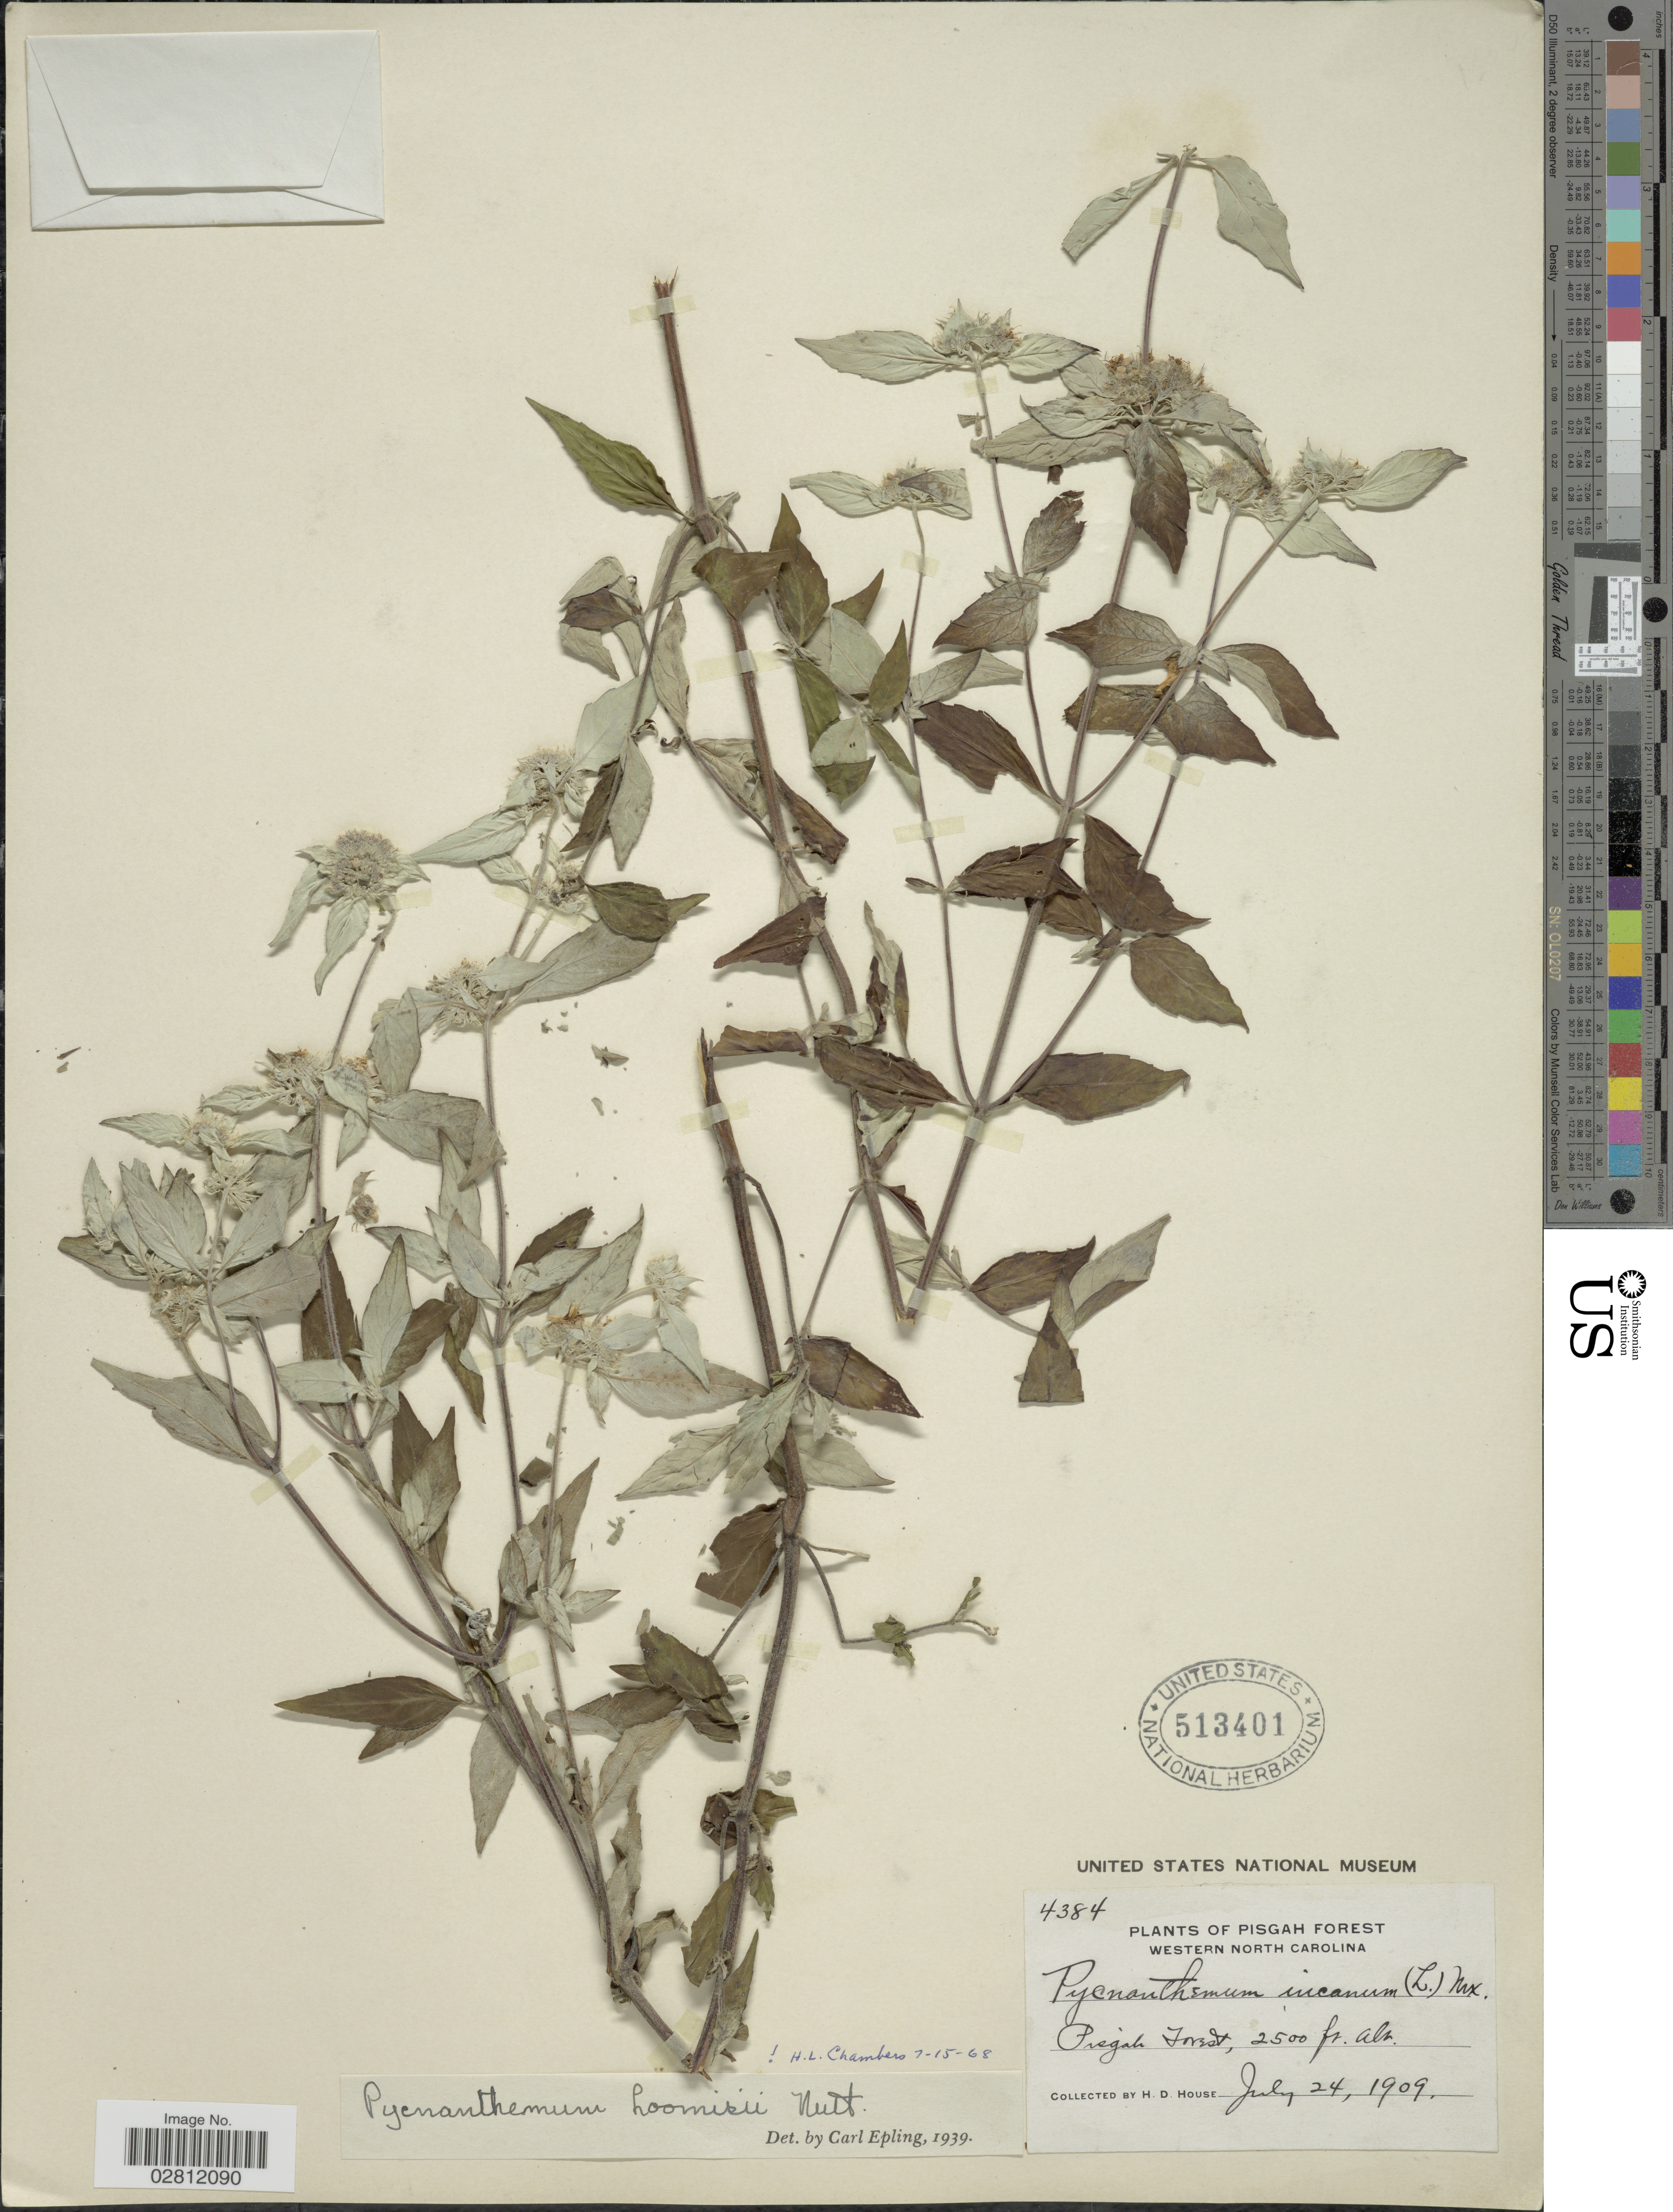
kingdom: Plantae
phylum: Tracheophyta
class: Magnoliopsida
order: Lamiales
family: Lamiaceae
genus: Pycnanthemum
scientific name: Pycnanthemum loomisii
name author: Nutt.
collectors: H. D. House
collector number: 4384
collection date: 1909-07-24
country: United States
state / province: North Carolina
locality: Pisgah Forest, Western North Carolina.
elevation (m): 762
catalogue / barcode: US 513401